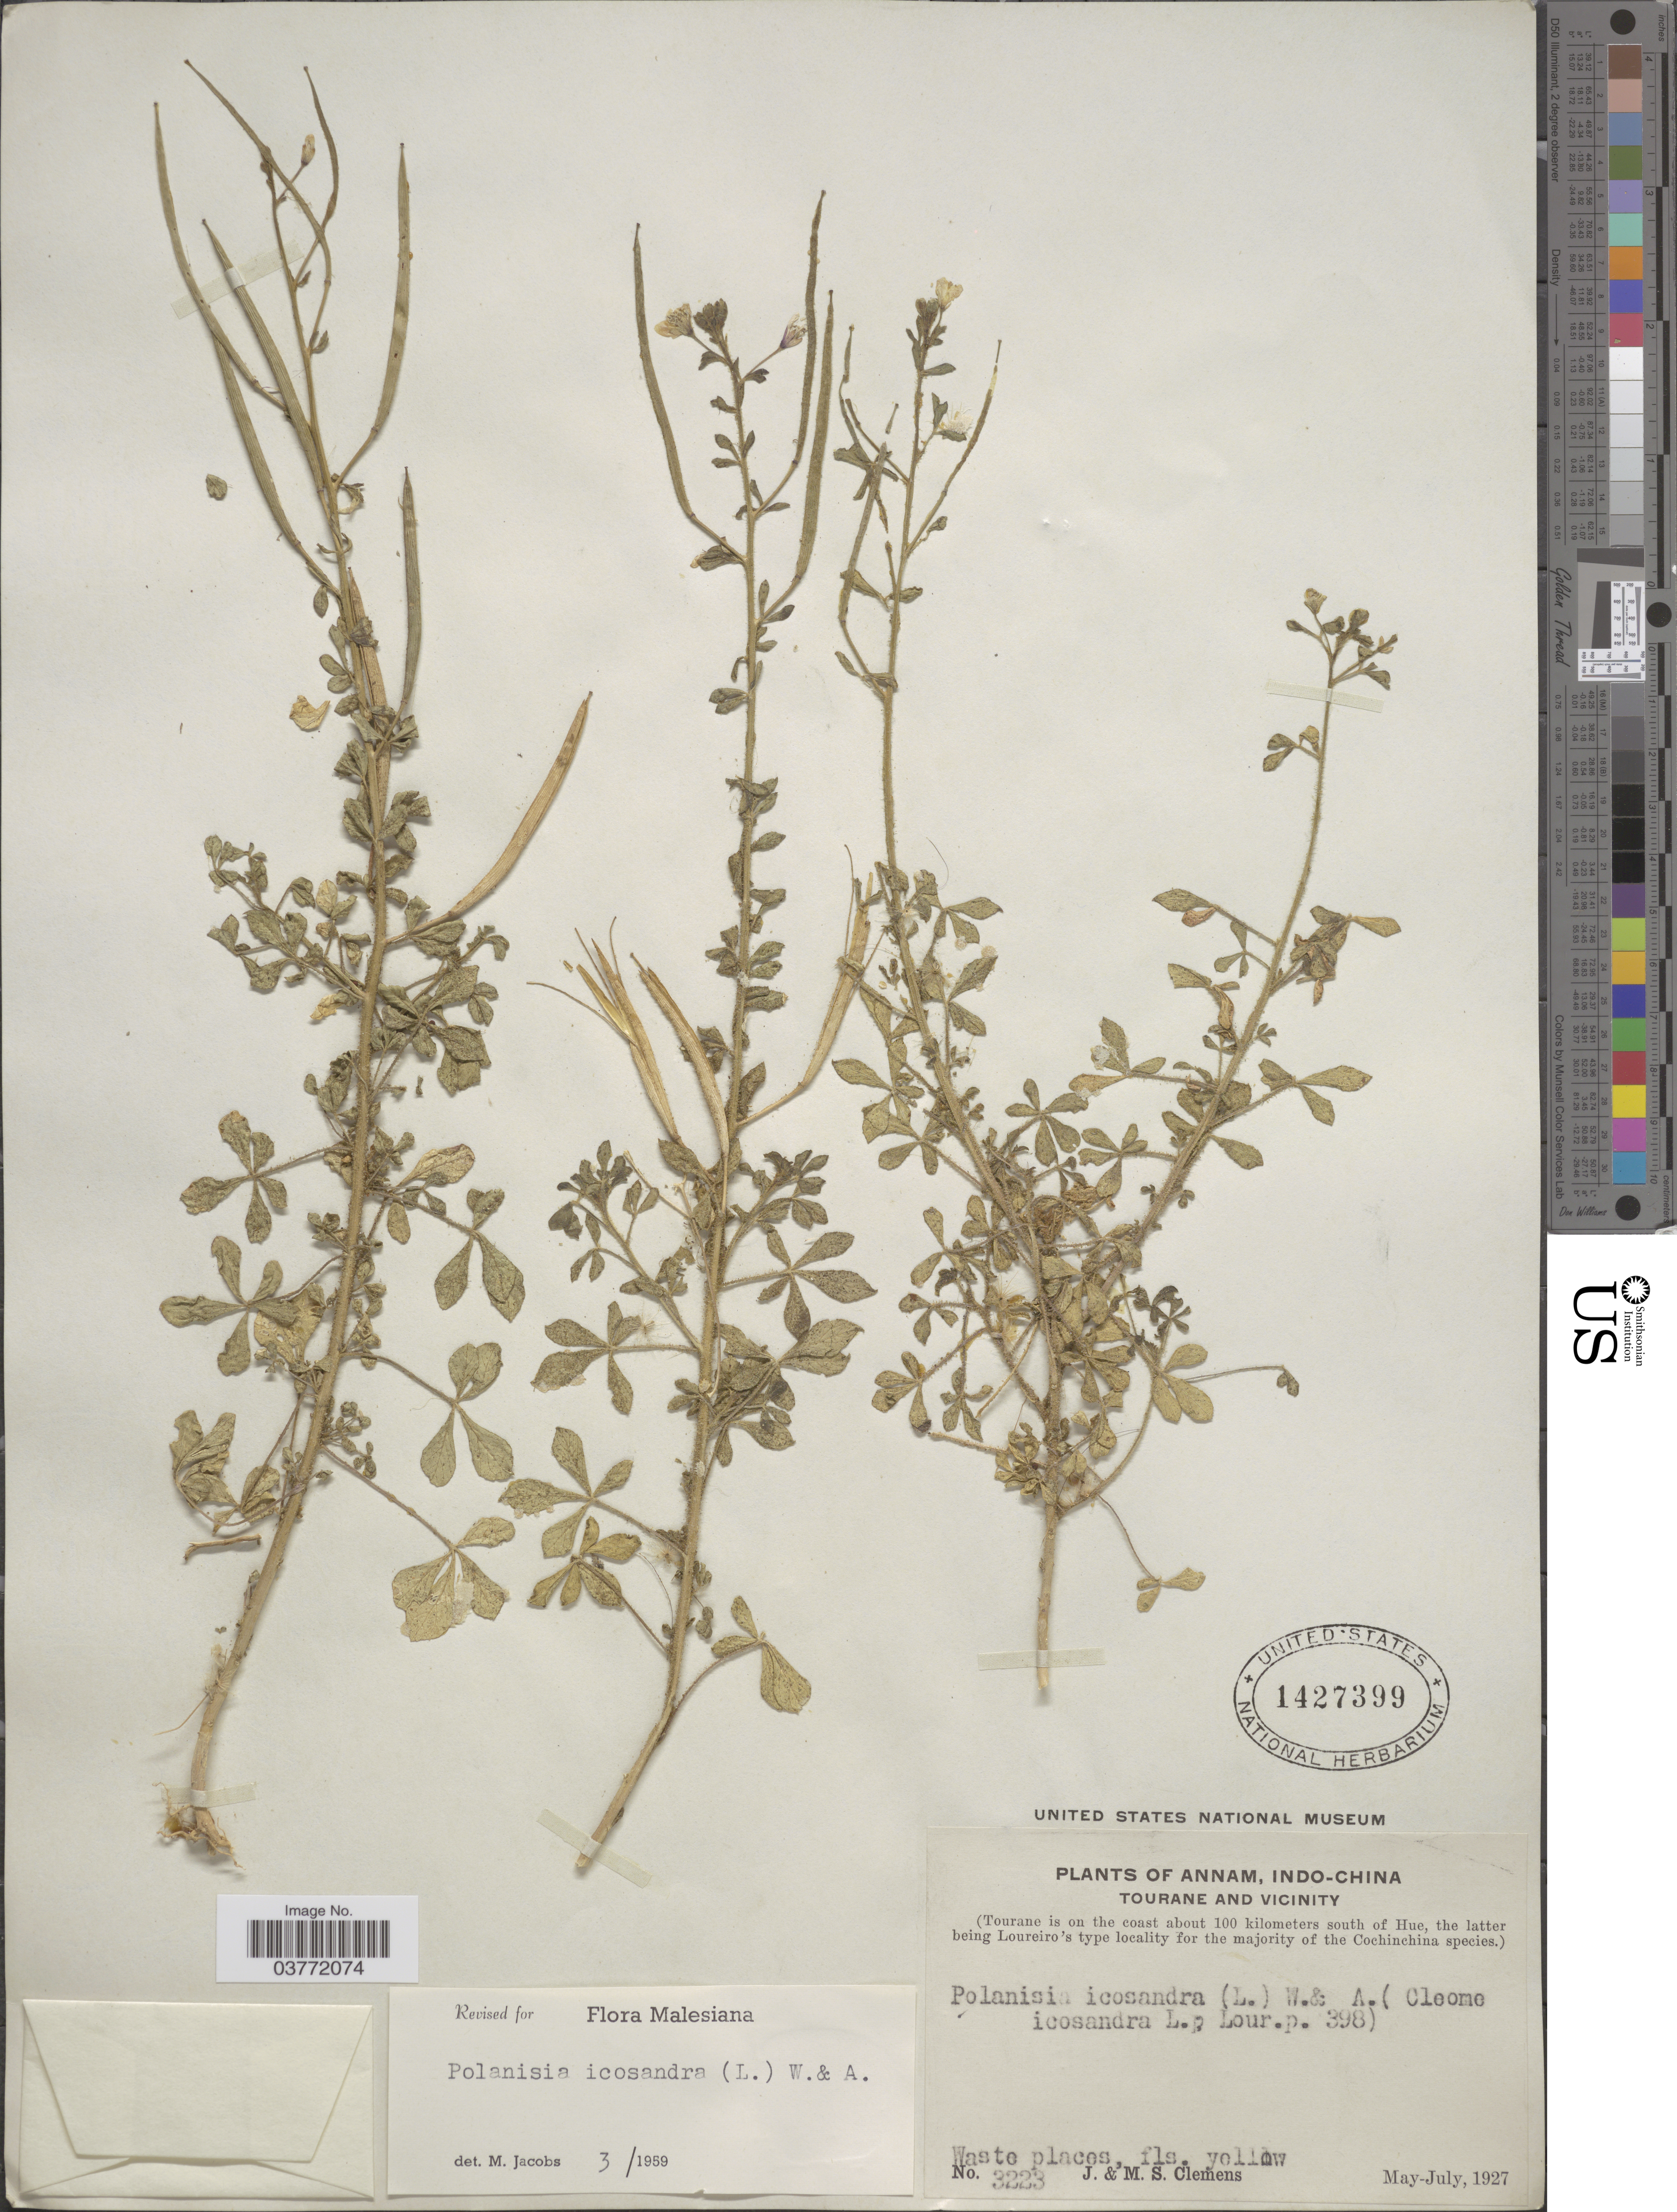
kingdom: Plantae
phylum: Tracheophyta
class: Magnoliopsida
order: Brassicales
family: Cleomaceae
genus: Arivela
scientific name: Arivela viscosa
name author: (L.) Raf.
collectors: J. Clemens & M. S. Clemens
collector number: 3223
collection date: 1927-05/1927-07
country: Vietnam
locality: Annam Tourane and Vicinity. (Tourane is on the coast about 100 kilometers south of Hue).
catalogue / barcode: US 1427399